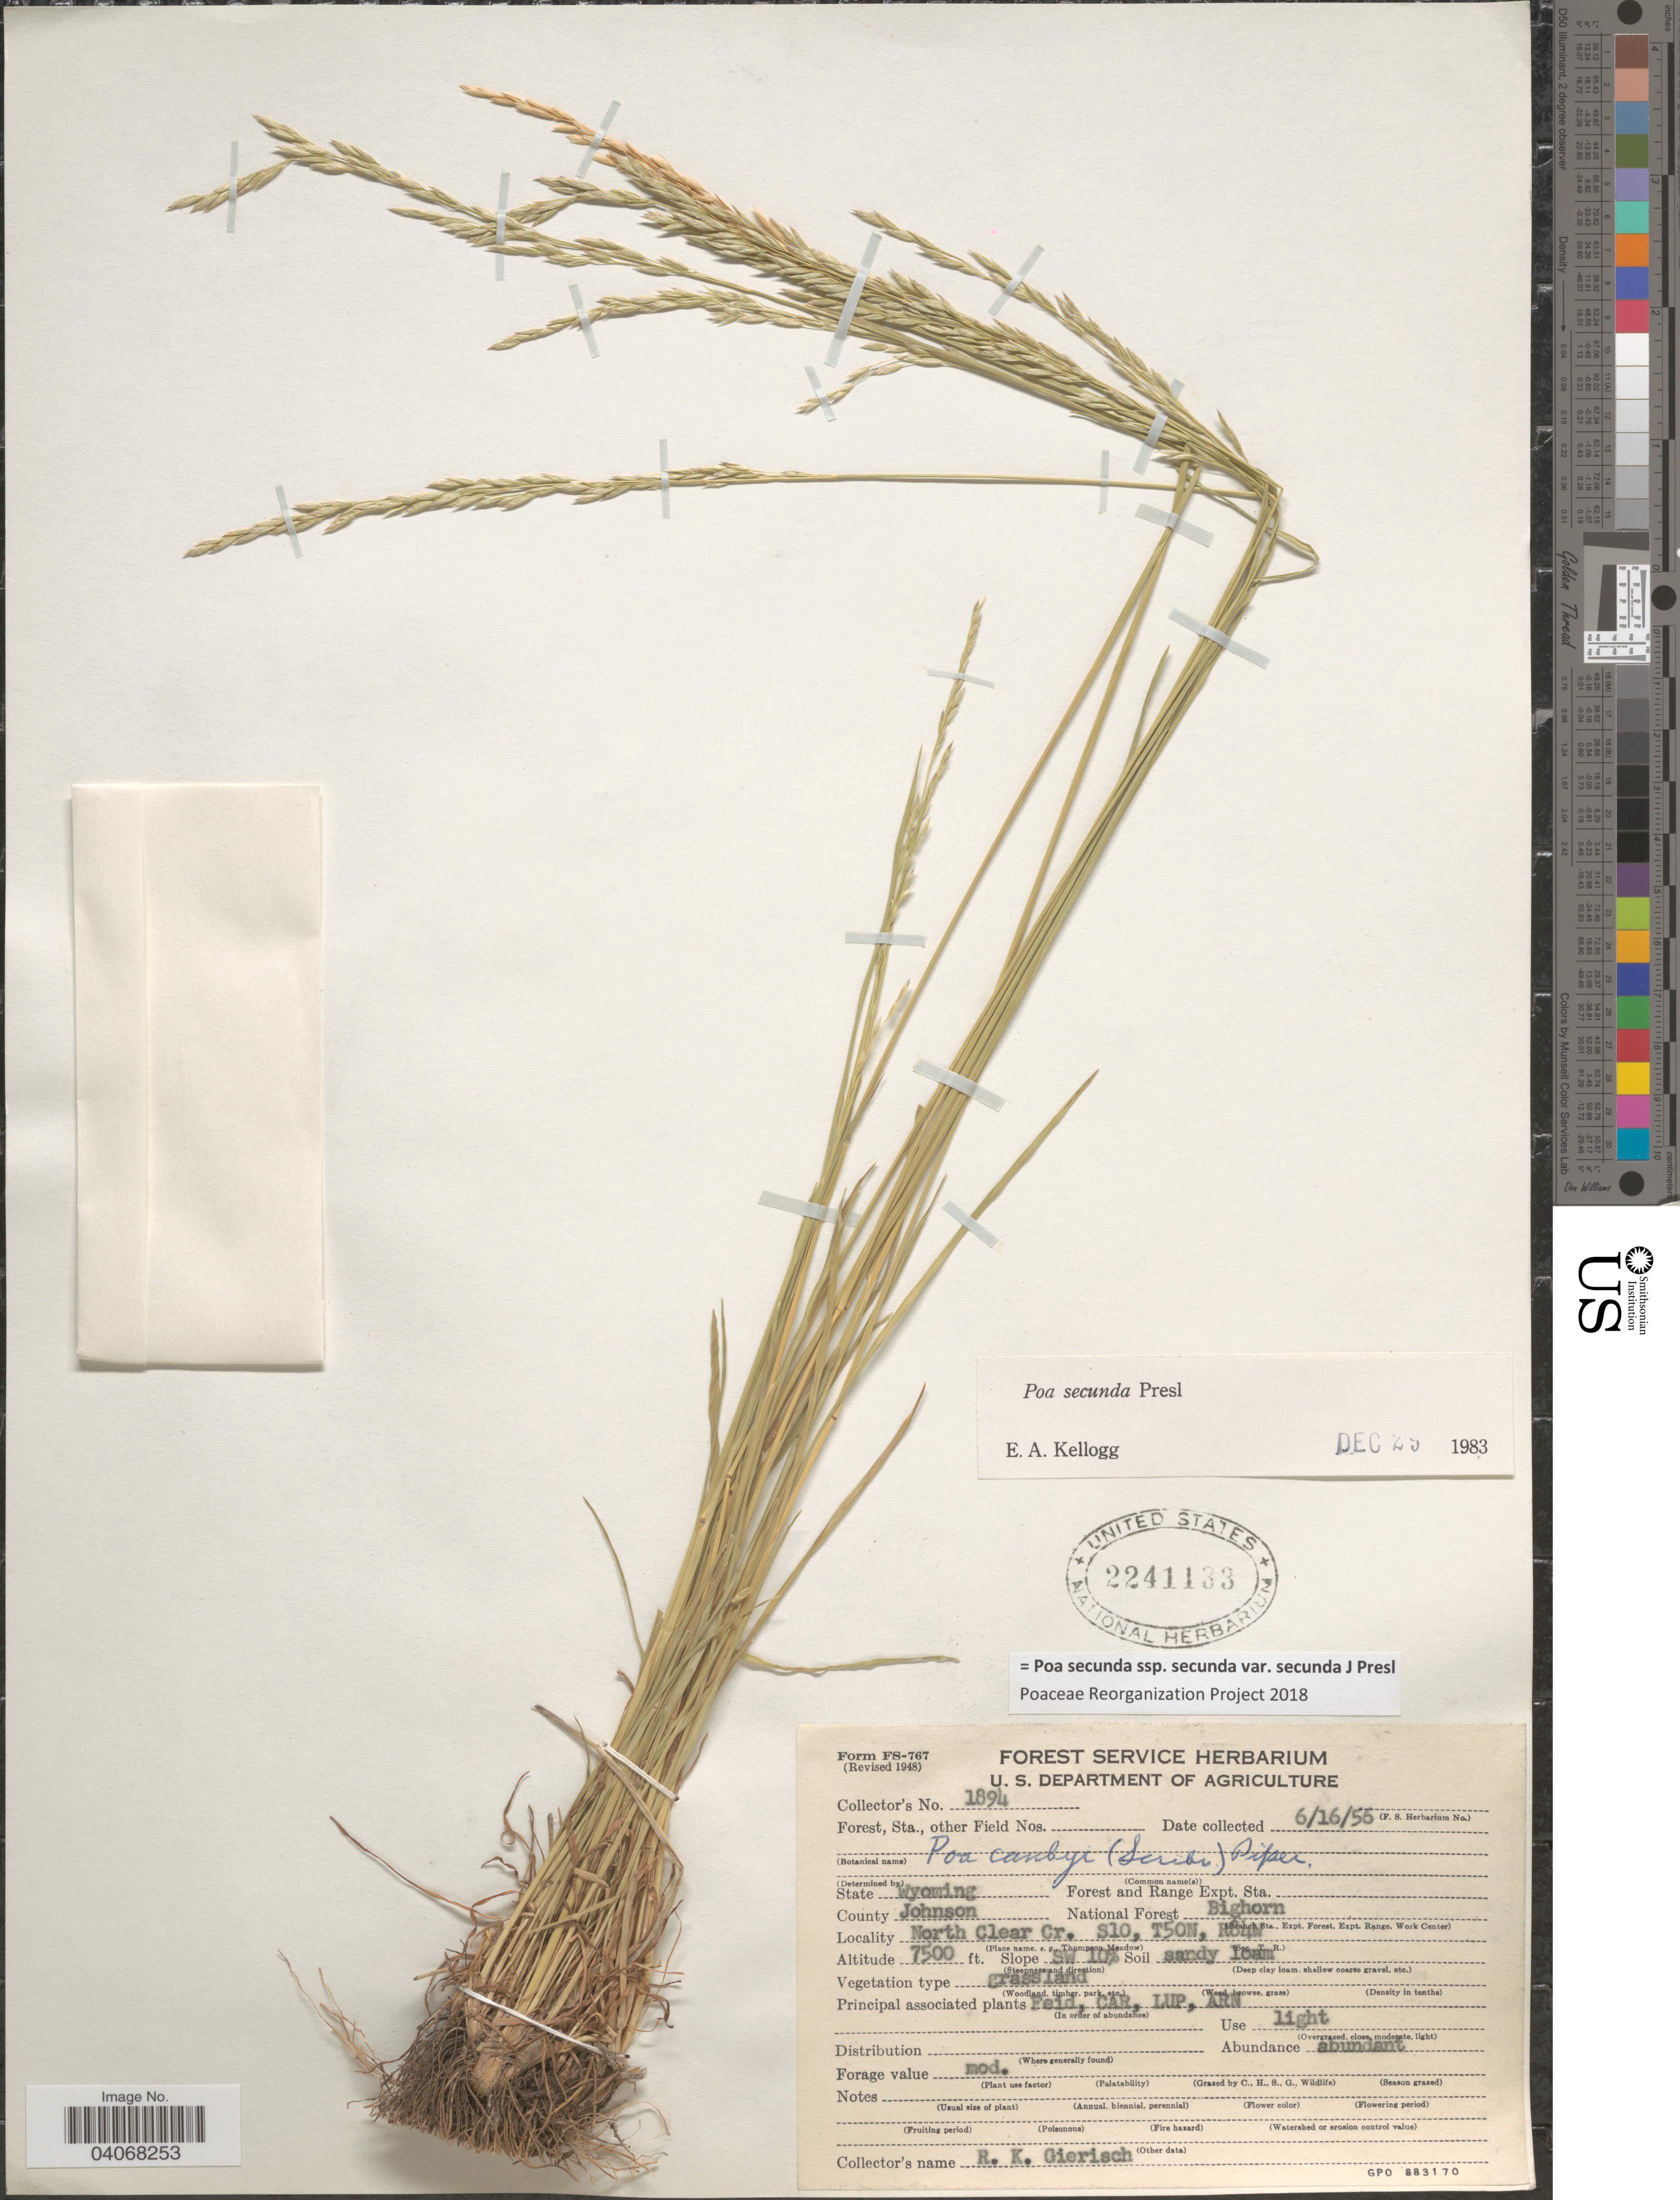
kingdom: Plantae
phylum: Tracheophyta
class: Liliopsida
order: Poales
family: Poaceae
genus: Poa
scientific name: Poa secunda subsp. secunda var. secunda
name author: J. Presl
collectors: R. Gierisch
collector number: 1894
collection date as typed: Transcribed d/m/y: 16/6/56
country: United States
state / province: Wyoming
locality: County Johnson. National Forest Bighorn. North Clear Cr. S10, T50N, R84W.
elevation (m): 2286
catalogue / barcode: US 2241133